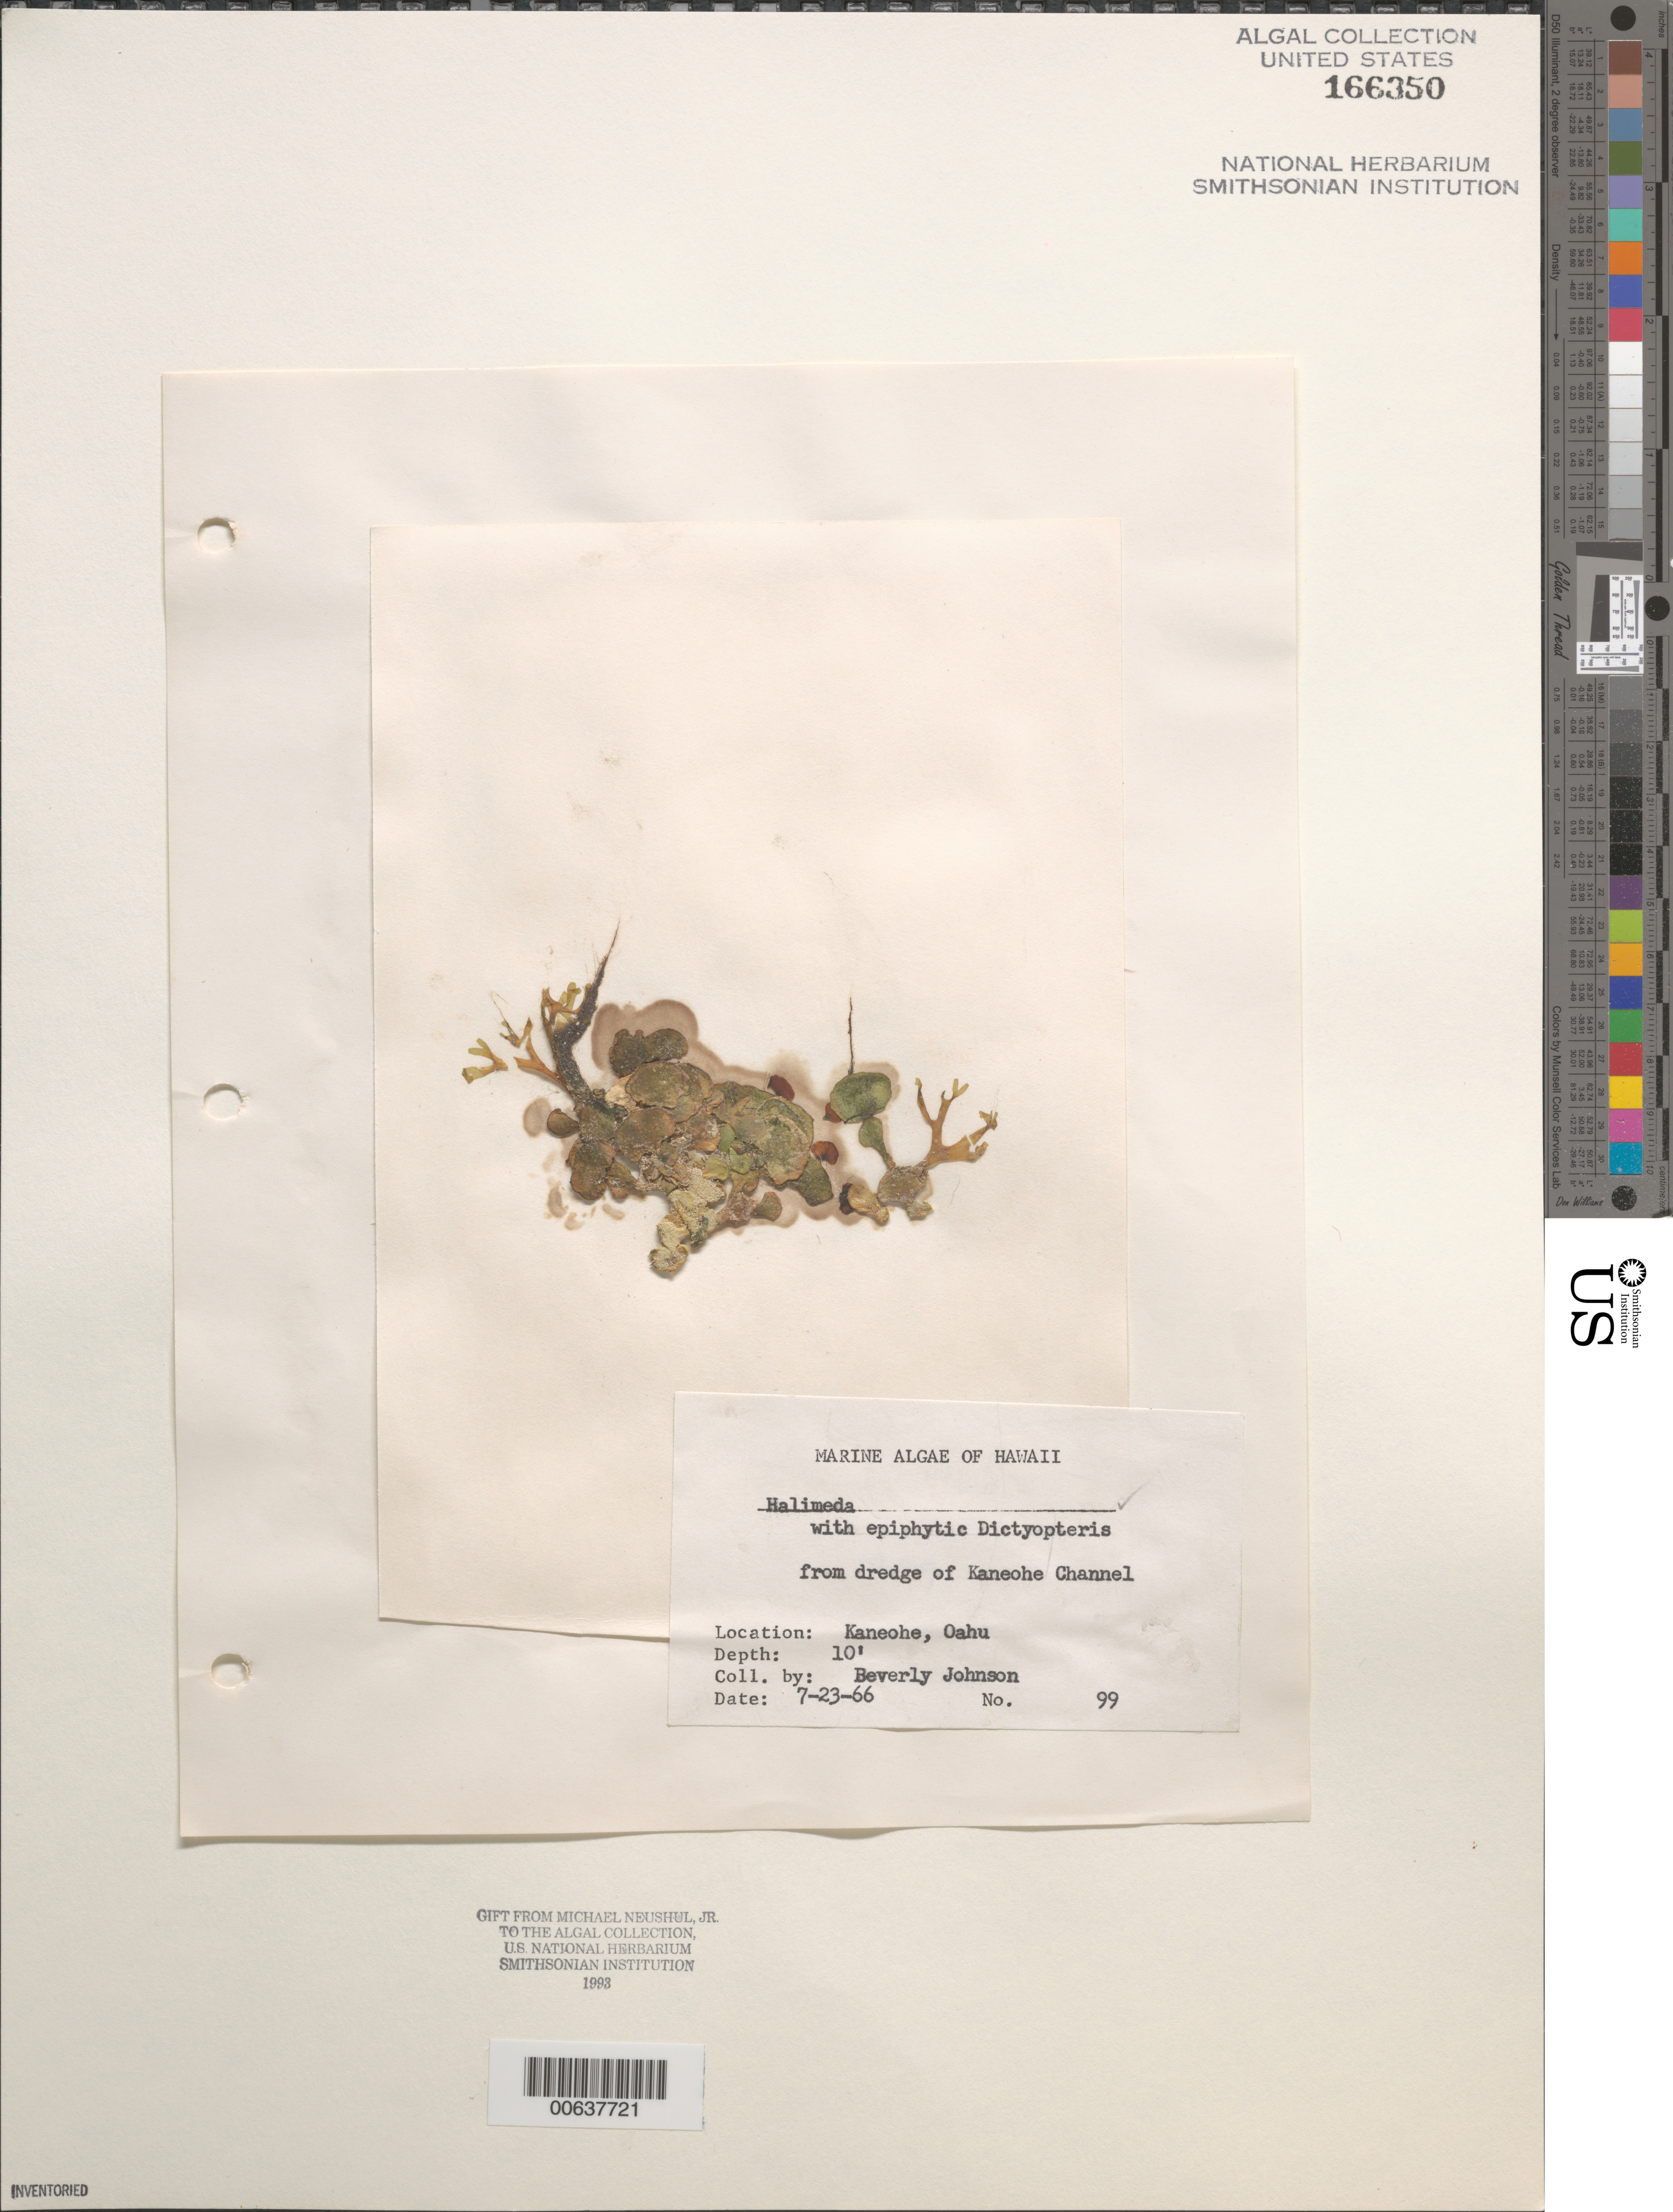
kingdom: Plantae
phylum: Chlorophyta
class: Ulvophyceae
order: Bryopsidales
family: Halimedaceae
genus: Halimeda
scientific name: Halimeda sp.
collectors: B. Johnson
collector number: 99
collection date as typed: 23 Jul 1966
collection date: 1966-07-23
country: United States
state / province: Hawaii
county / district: Honolulu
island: Oahu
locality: Kaneohe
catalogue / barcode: US 166350